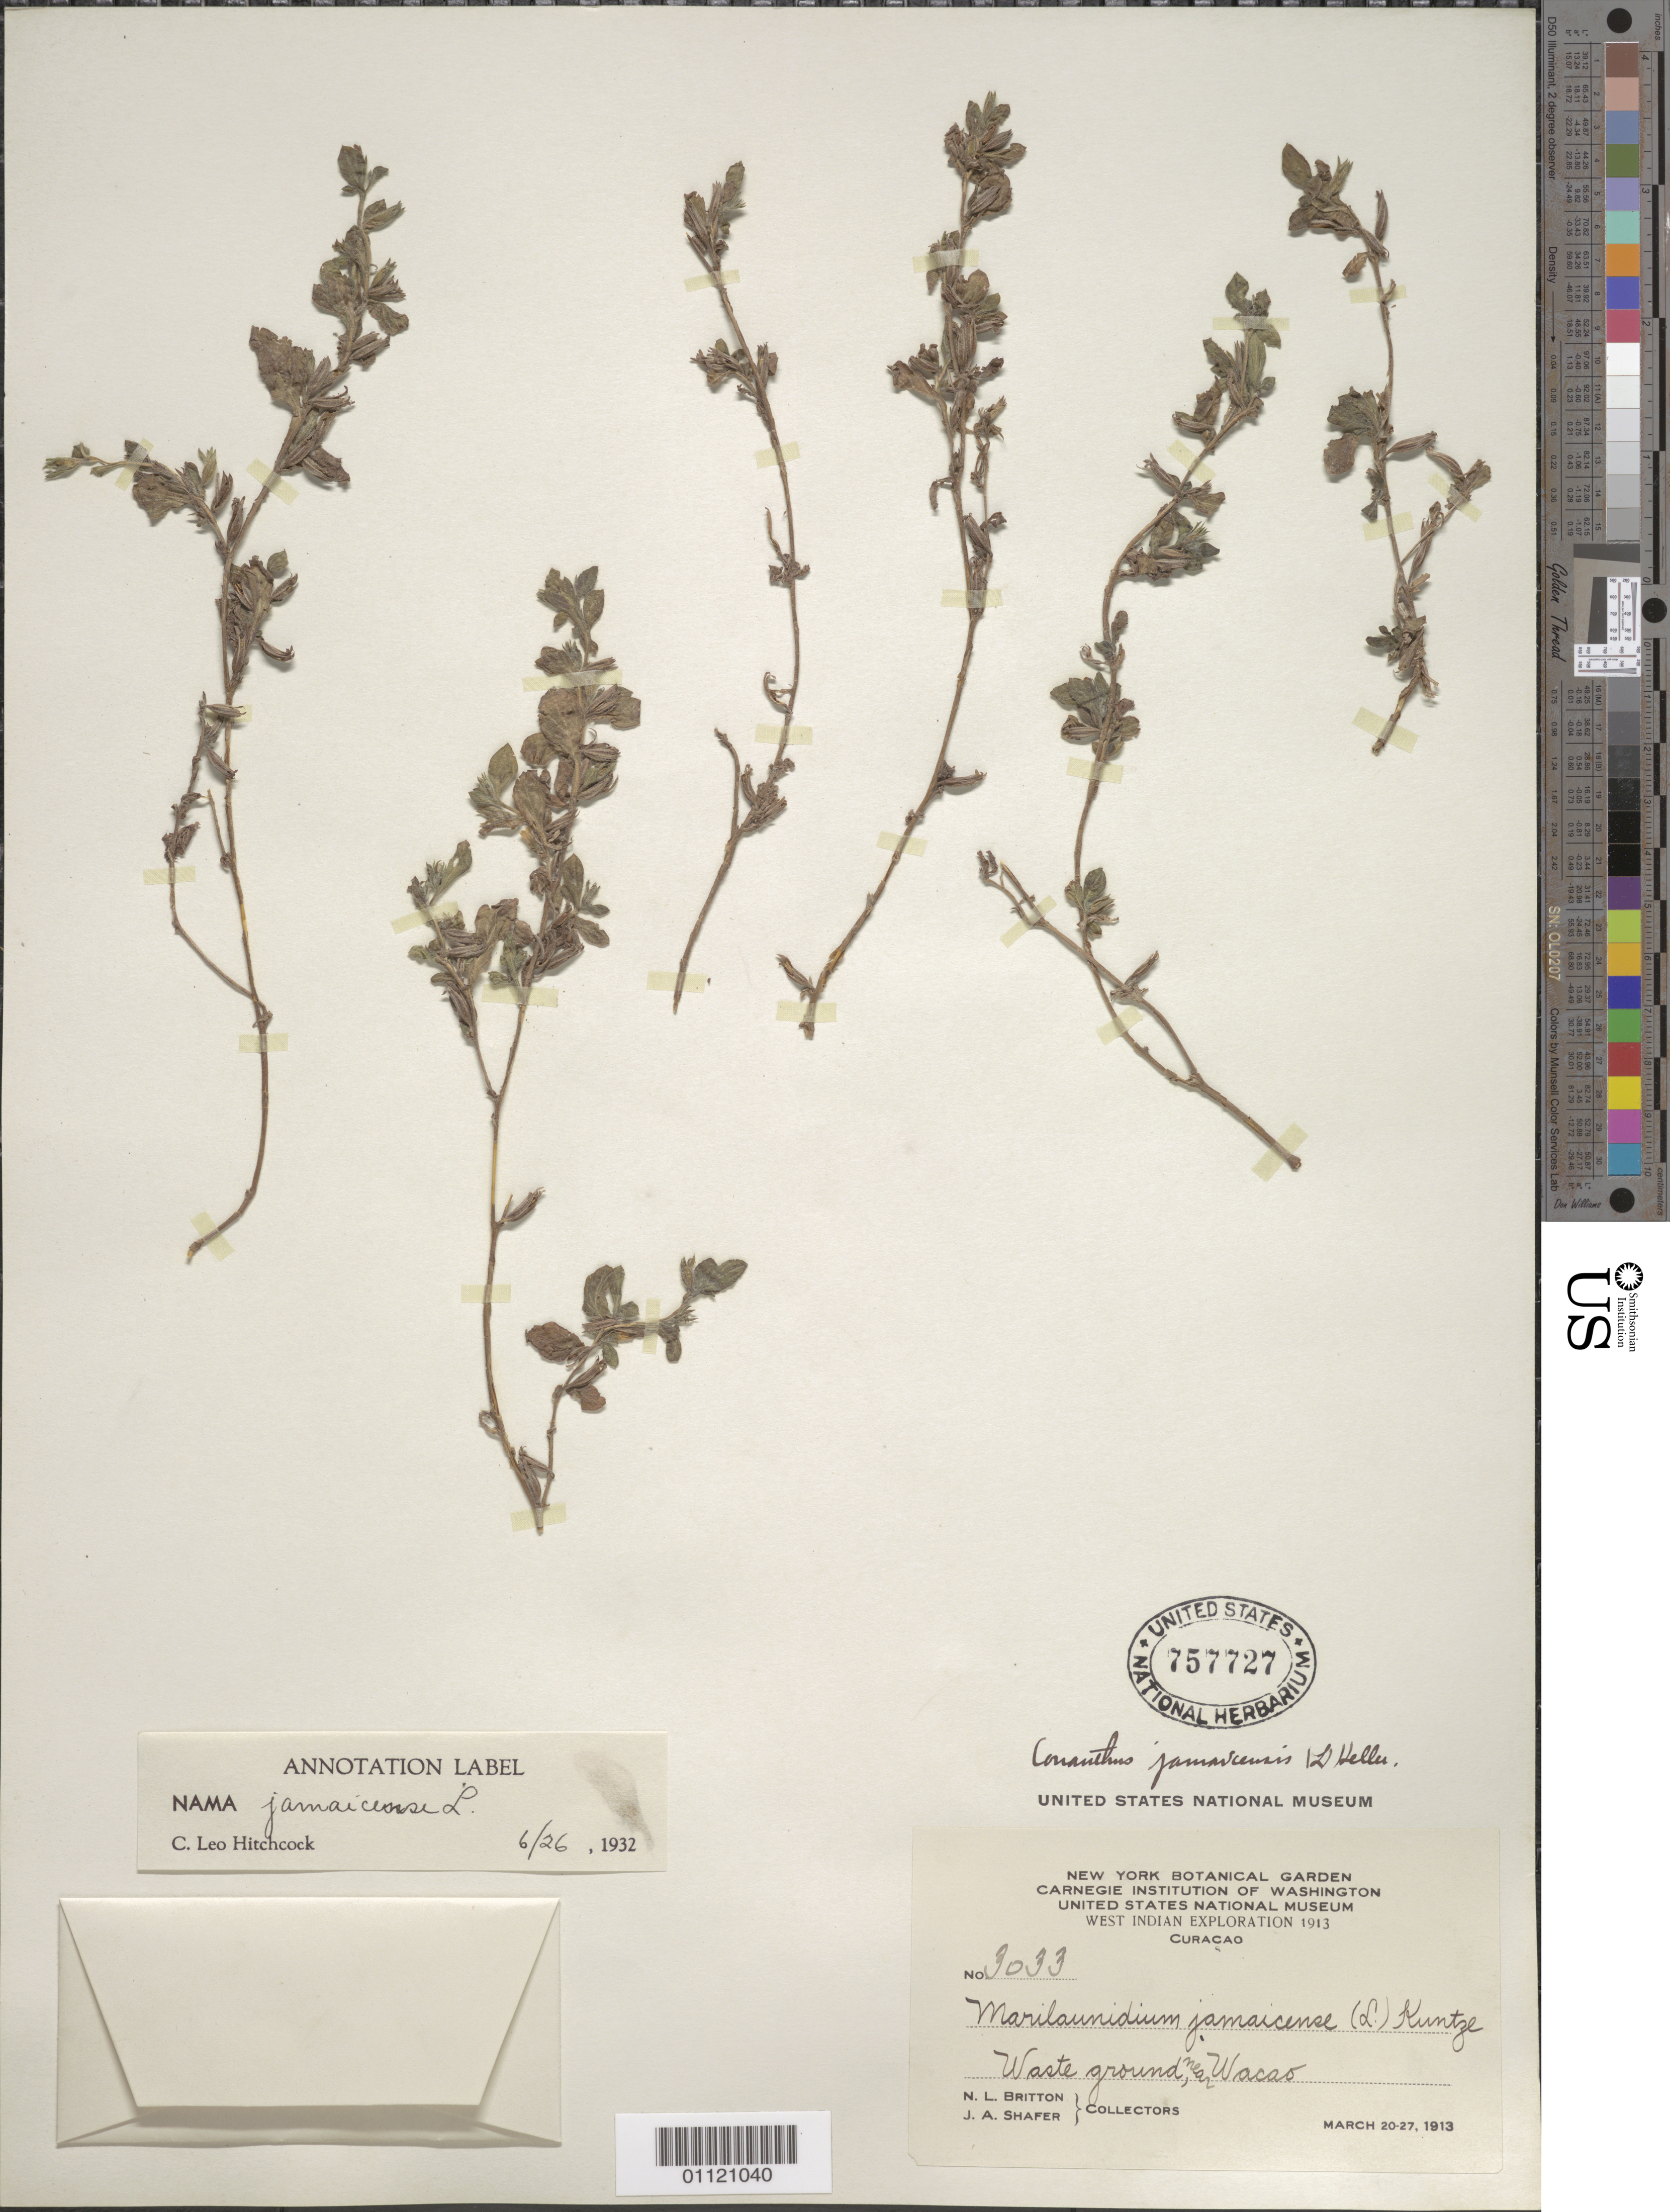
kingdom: Plantae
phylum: Tracheophyta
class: Magnoliopsida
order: Boraginales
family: Namaceae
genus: Nama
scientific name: Nama jamaicensis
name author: L.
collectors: N. Britton & J. A. Shafer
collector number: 3033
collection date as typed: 20 Mar 1913 to 27 Mar 1913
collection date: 1913-03-20/1913-03-27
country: Curaçao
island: Curaçao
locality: Waste ground, near Wacao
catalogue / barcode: US 757727